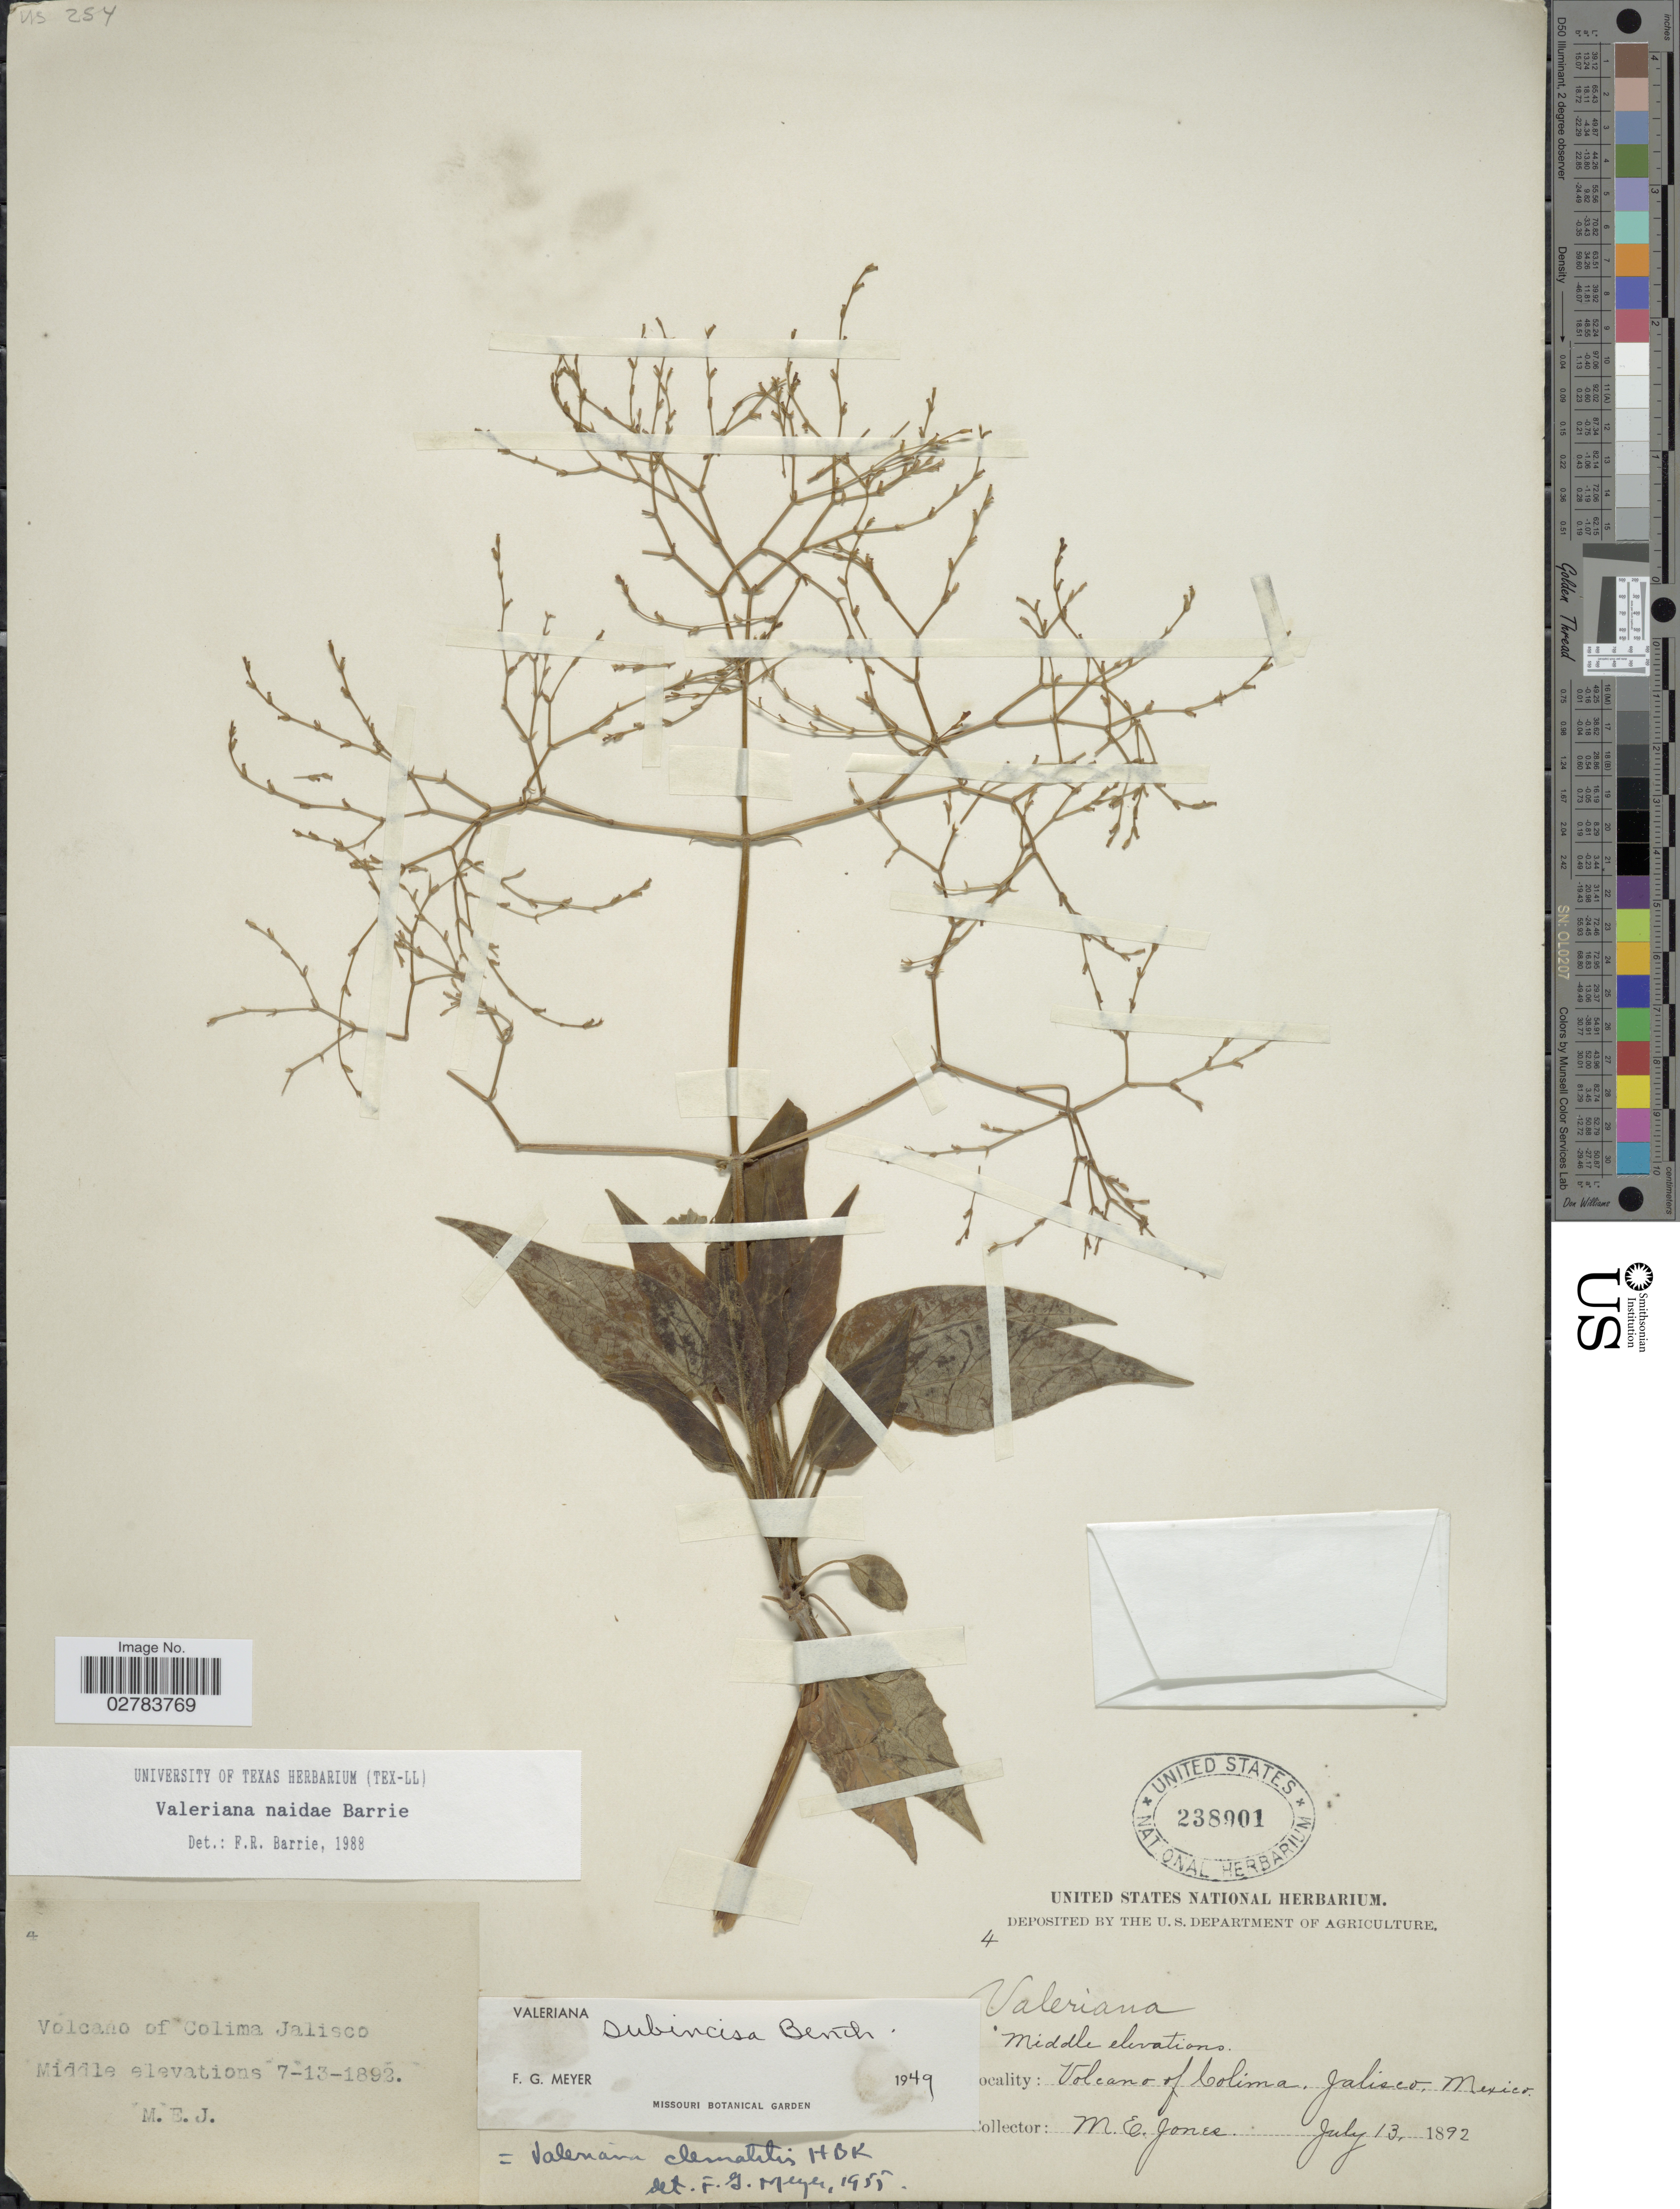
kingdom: Plantae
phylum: Tracheophyta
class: Magnoliopsida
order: Dipsacales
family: Caprifoliaceae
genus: Valeriana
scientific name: Valeriana naidae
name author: Barrie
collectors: M. E. Jones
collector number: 4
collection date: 1892-07-13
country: Mexico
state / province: Jalisco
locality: Volcano of Colima.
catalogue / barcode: US 238901